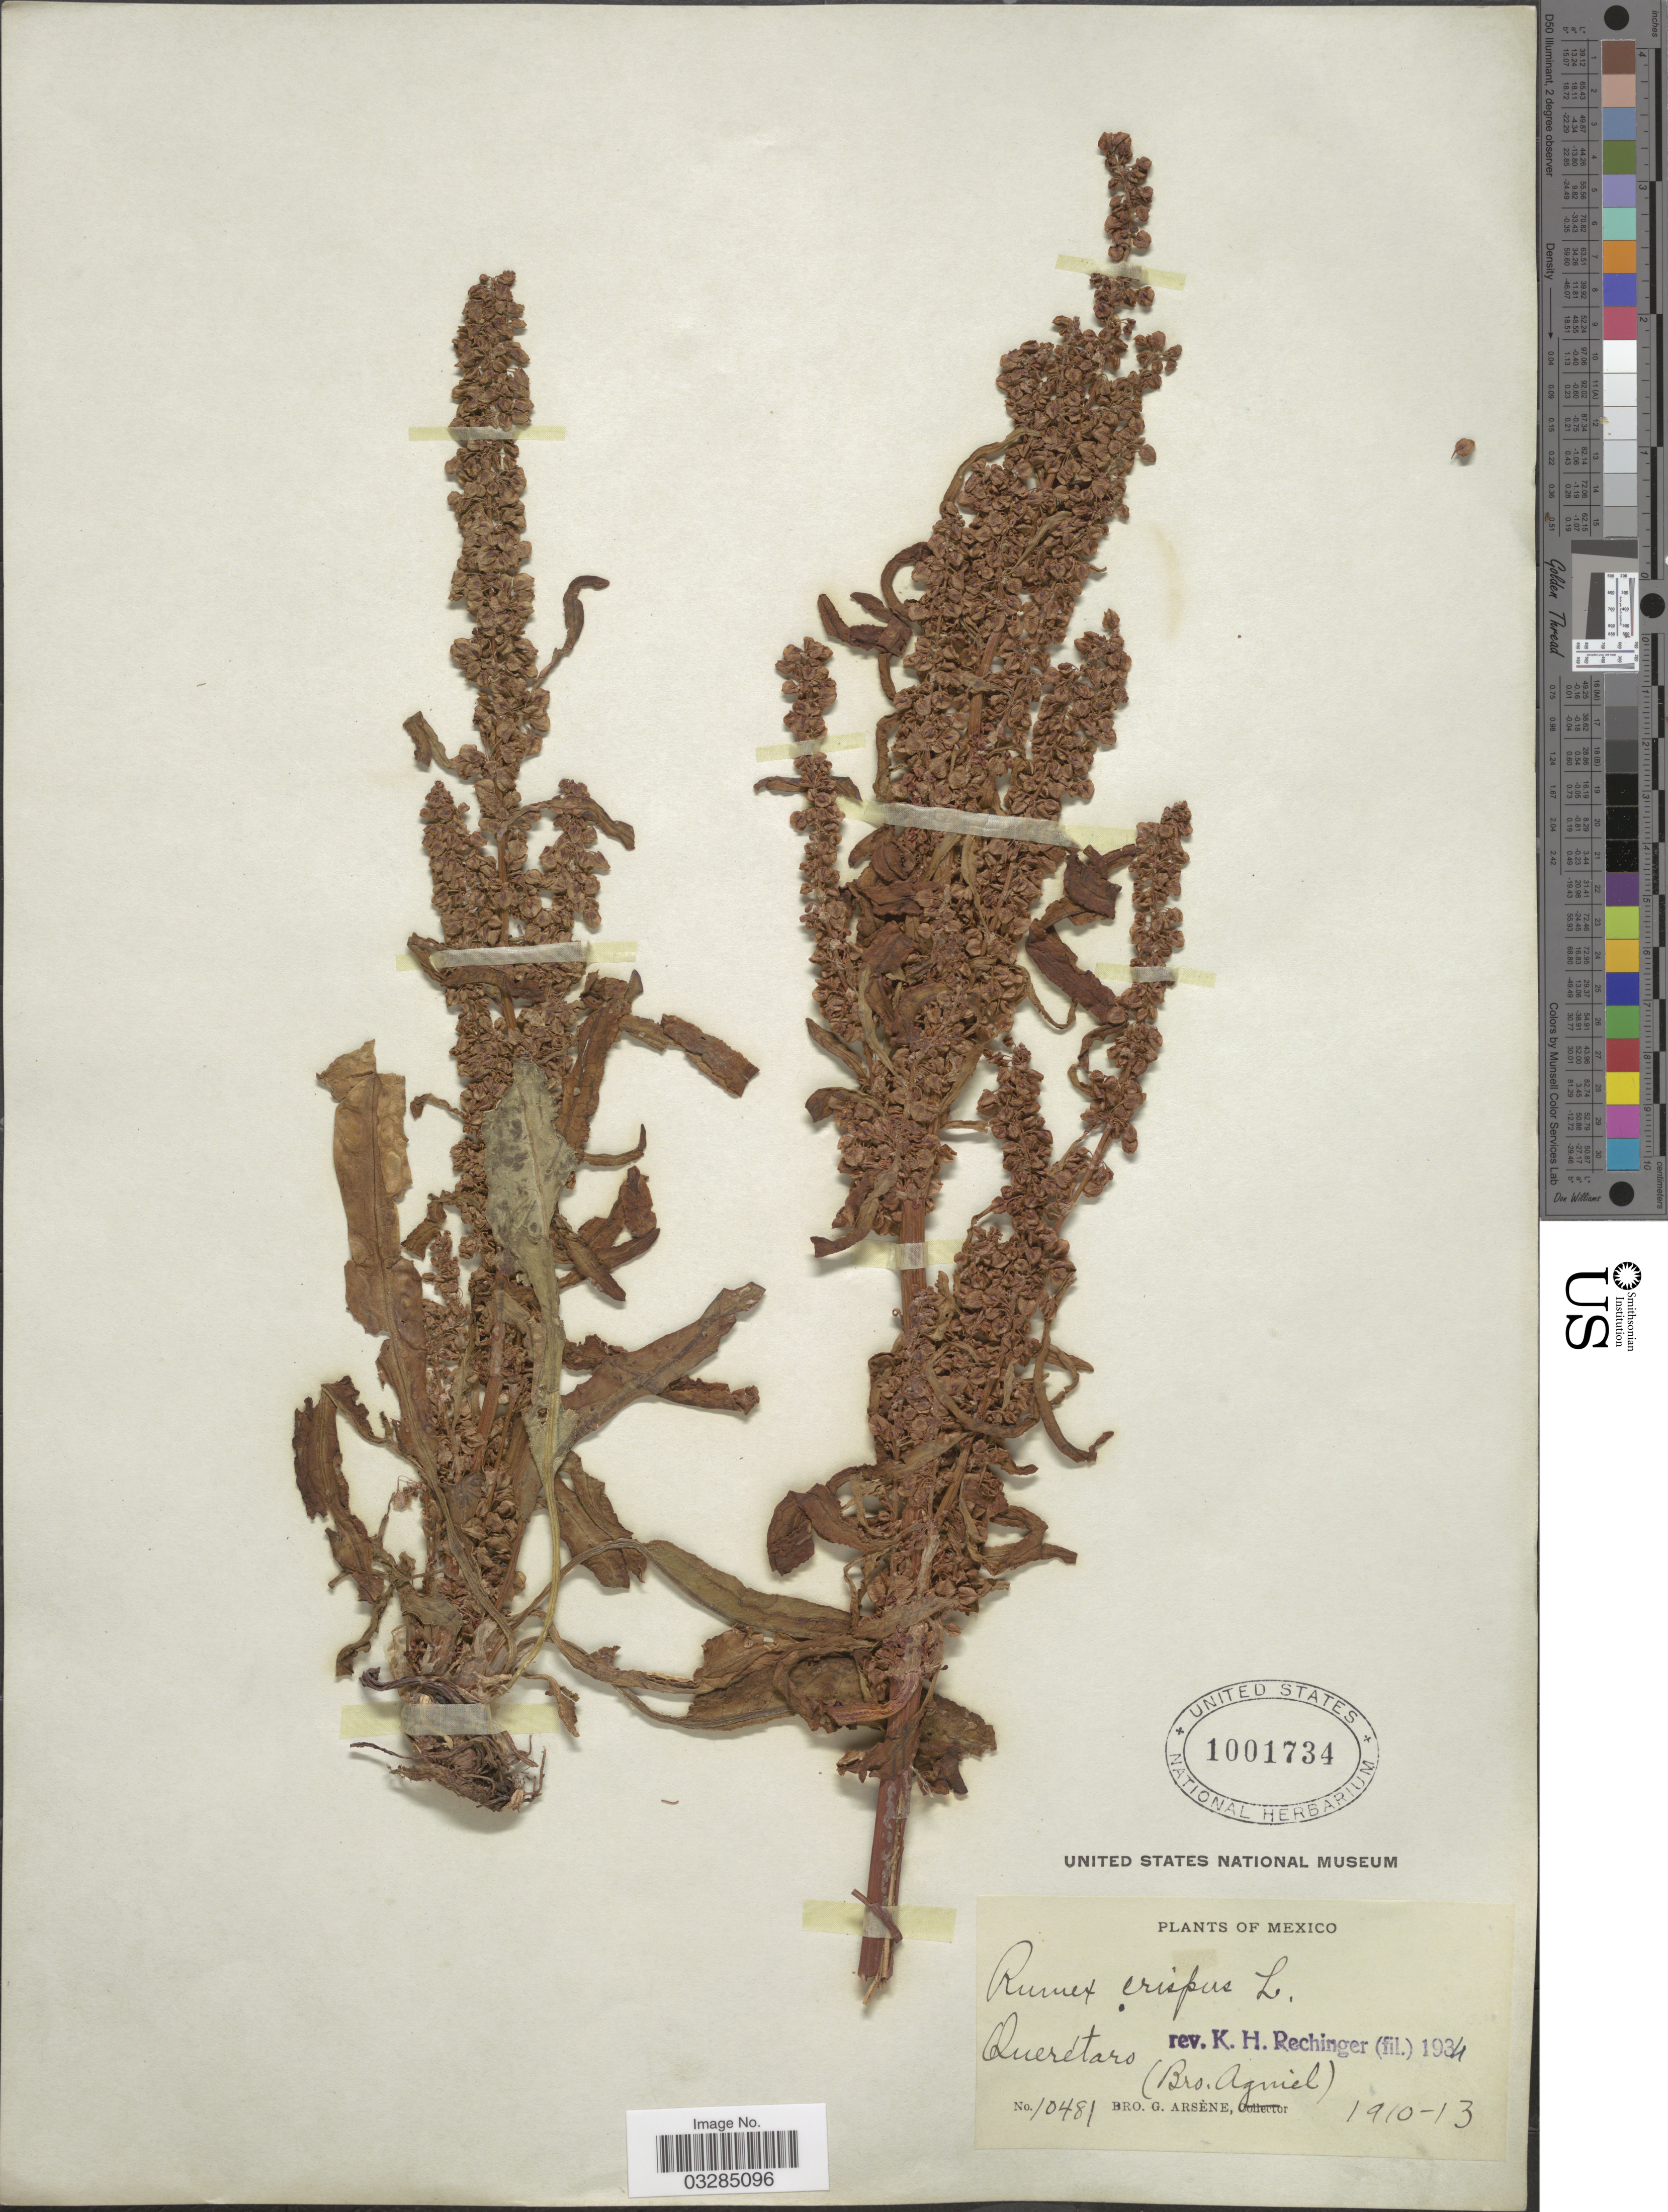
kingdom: Plantae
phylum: Tracheophyta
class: Magnoliopsida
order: Caryophyllales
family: Polygonaceae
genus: Rumex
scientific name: Rumex crispus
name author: L.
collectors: Bro. G. Arsène & Bro. Agniel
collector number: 10481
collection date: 1910/1913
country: Mexico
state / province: Querétaro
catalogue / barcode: US 1001734